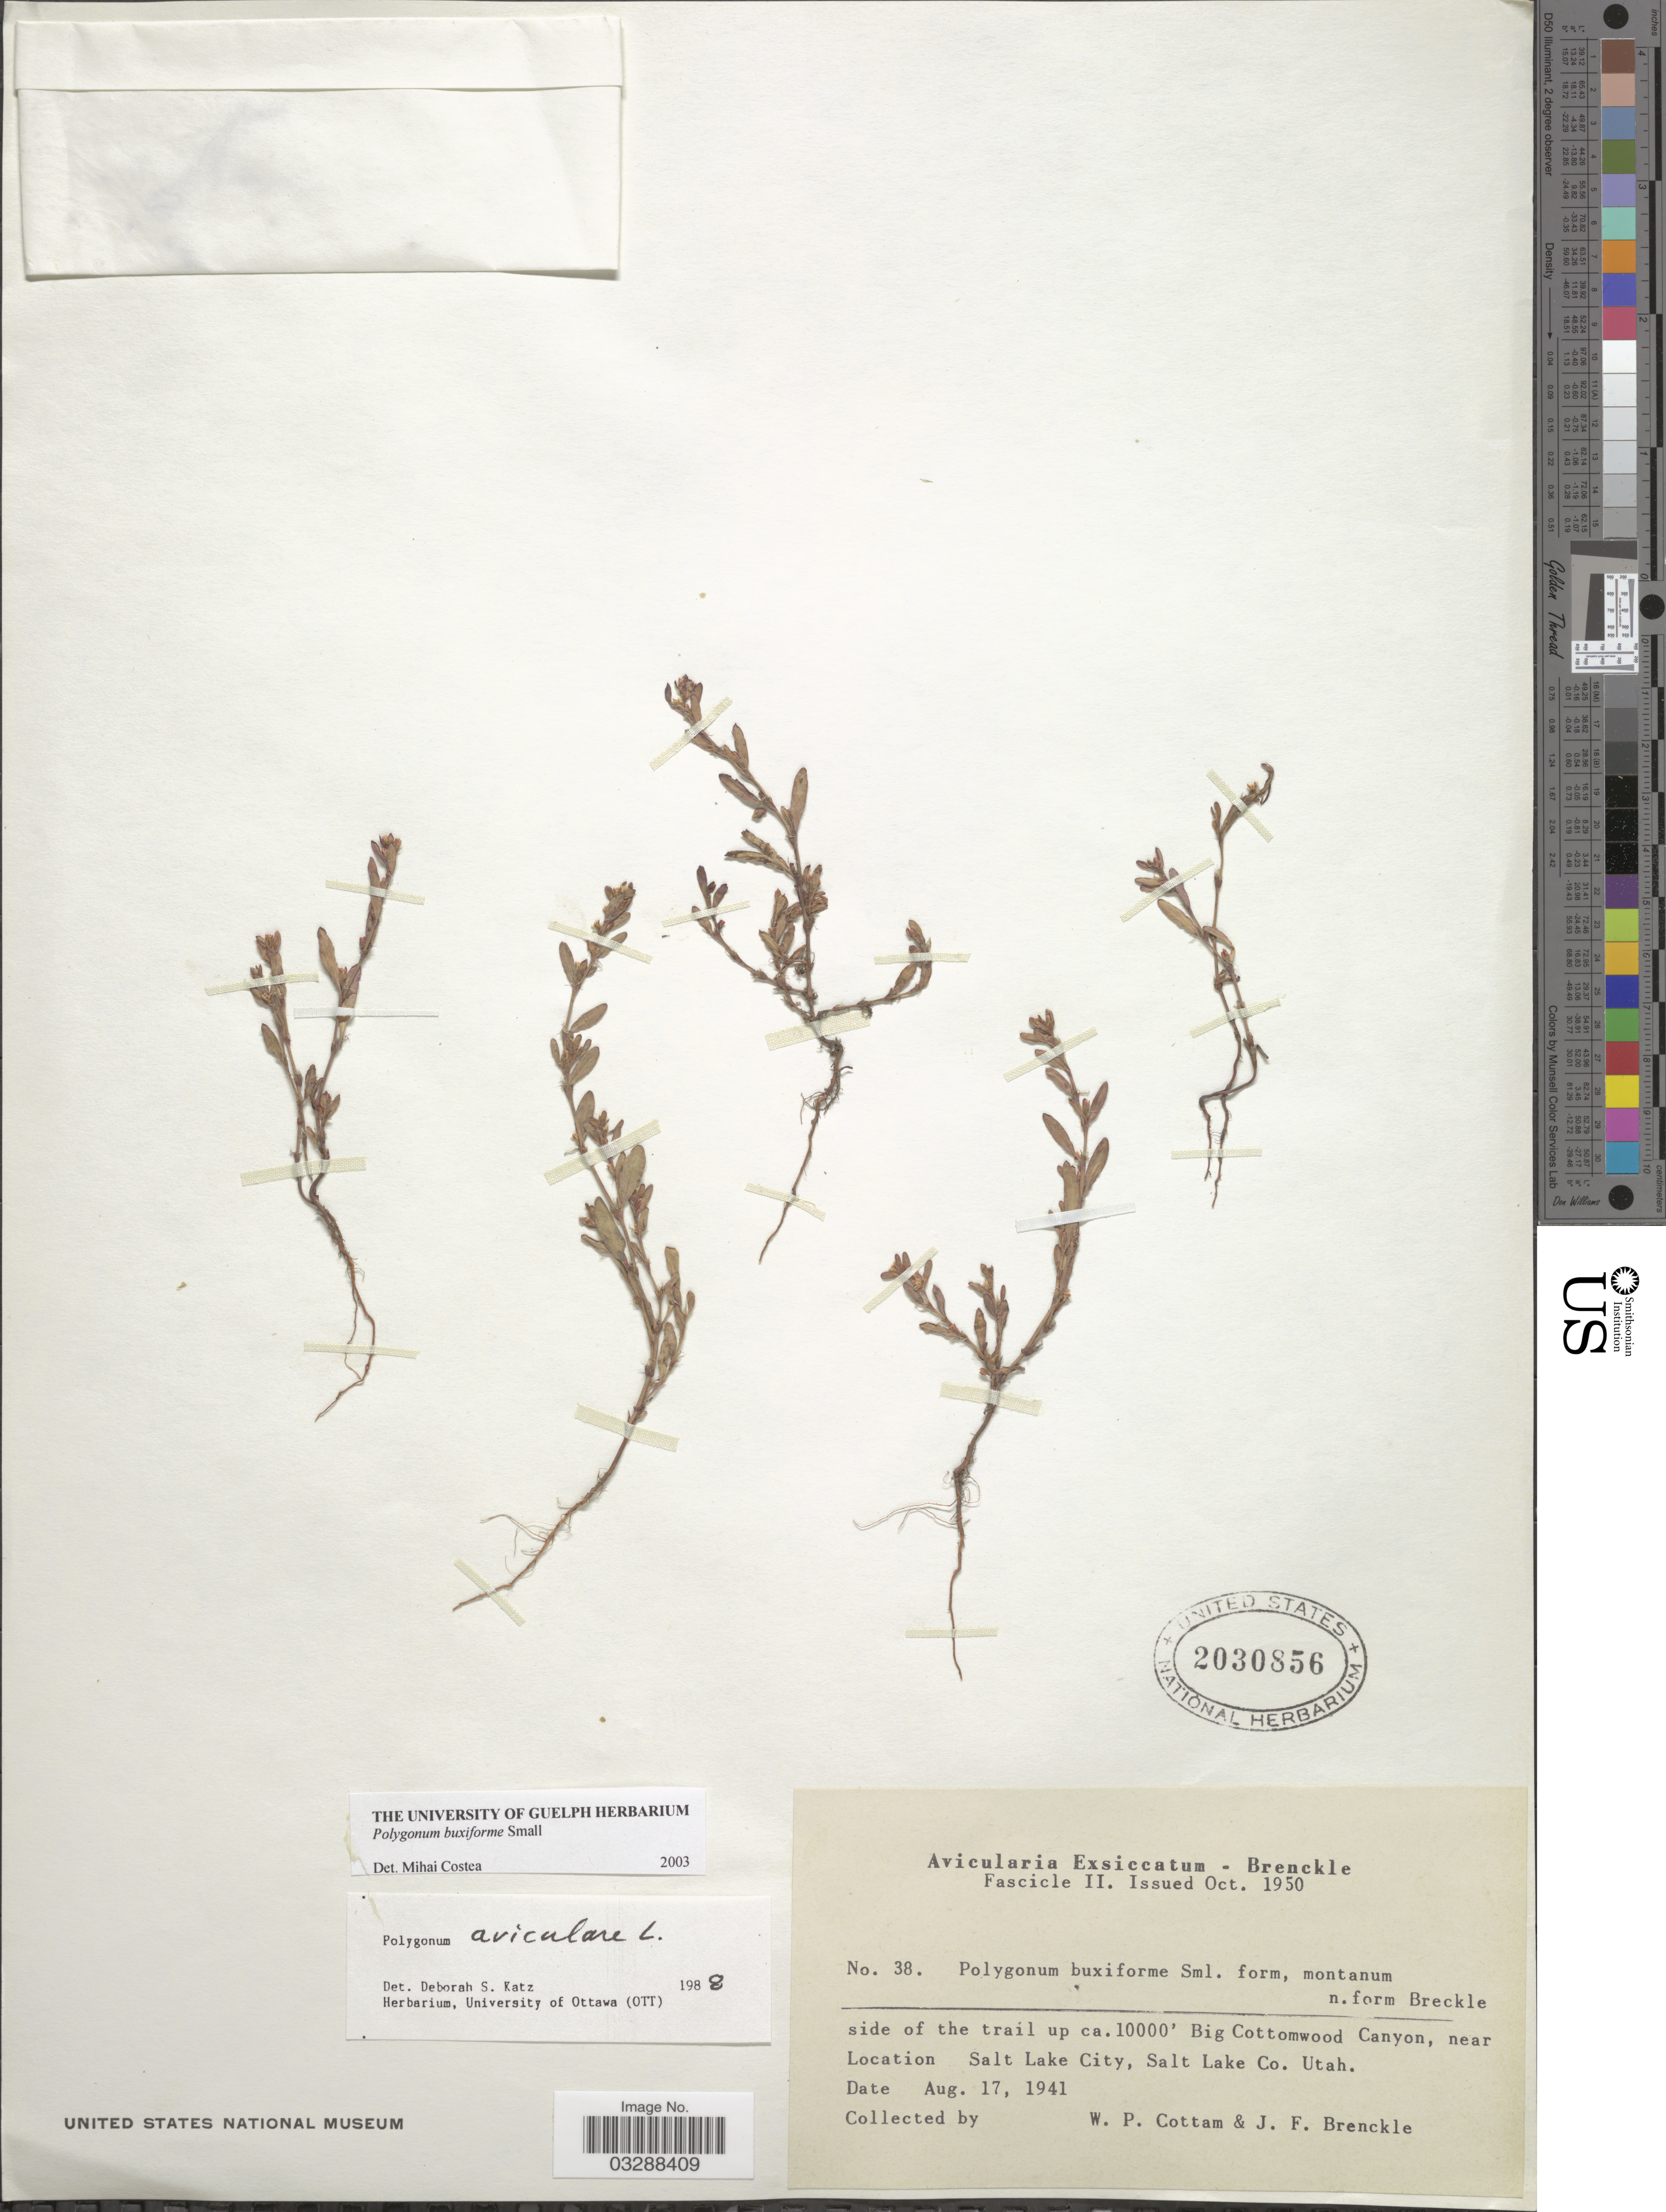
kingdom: Plantae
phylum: Tracheophyta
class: Magnoliopsida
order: Caryophyllales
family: Polygonaceae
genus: Polygonum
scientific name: Polygonum buxiforme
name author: Small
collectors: W. Cottam & J. Brenckle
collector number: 38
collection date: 1941-08-17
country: United States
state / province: Utah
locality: Big Cottomwood Canyon, near Salt Lake City, Salt Lake Co.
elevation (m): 3048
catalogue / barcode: US 2030856